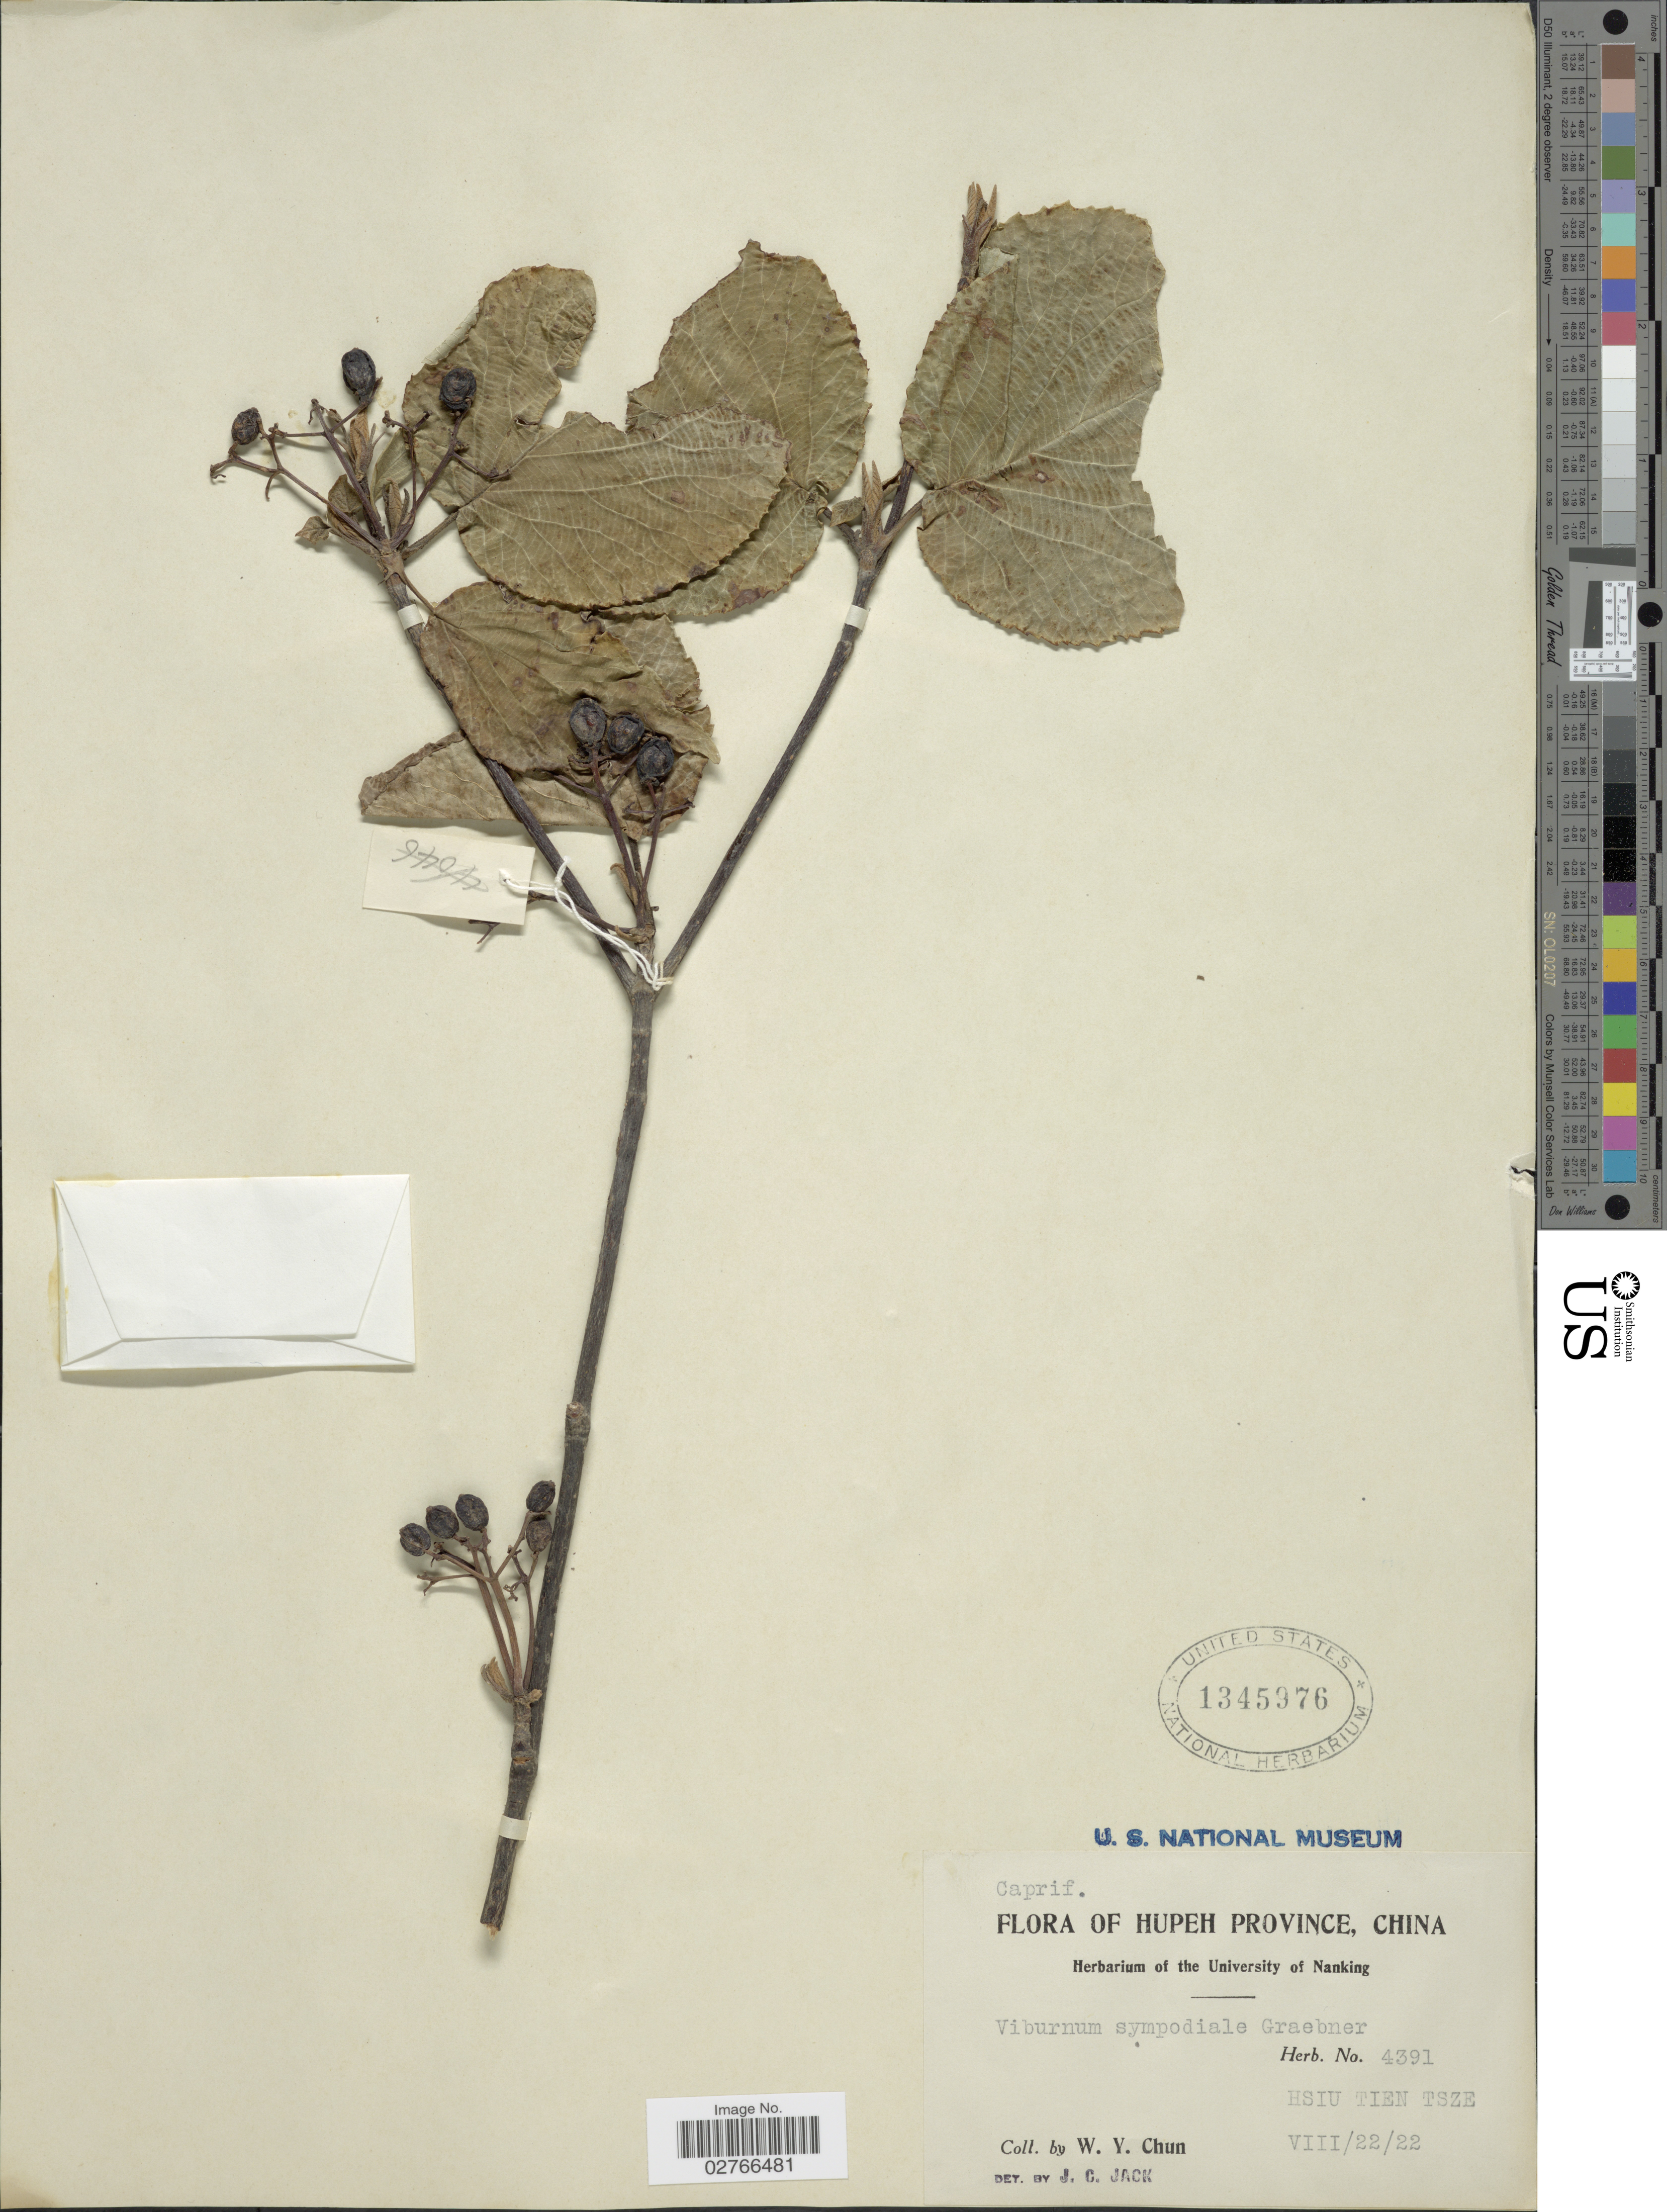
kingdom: Plantae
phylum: Tracheophyta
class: Magnoliopsida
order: Dipsacales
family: Viburnaceae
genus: Viburnum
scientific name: Viburnum sympodiale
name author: Graebn.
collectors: W. Y. Chun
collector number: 4391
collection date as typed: Transcribed d/m/y: 22/8/22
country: China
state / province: Hubei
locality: Hupeh Province, Hsiu Tien Tsze.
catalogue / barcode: US 1345976